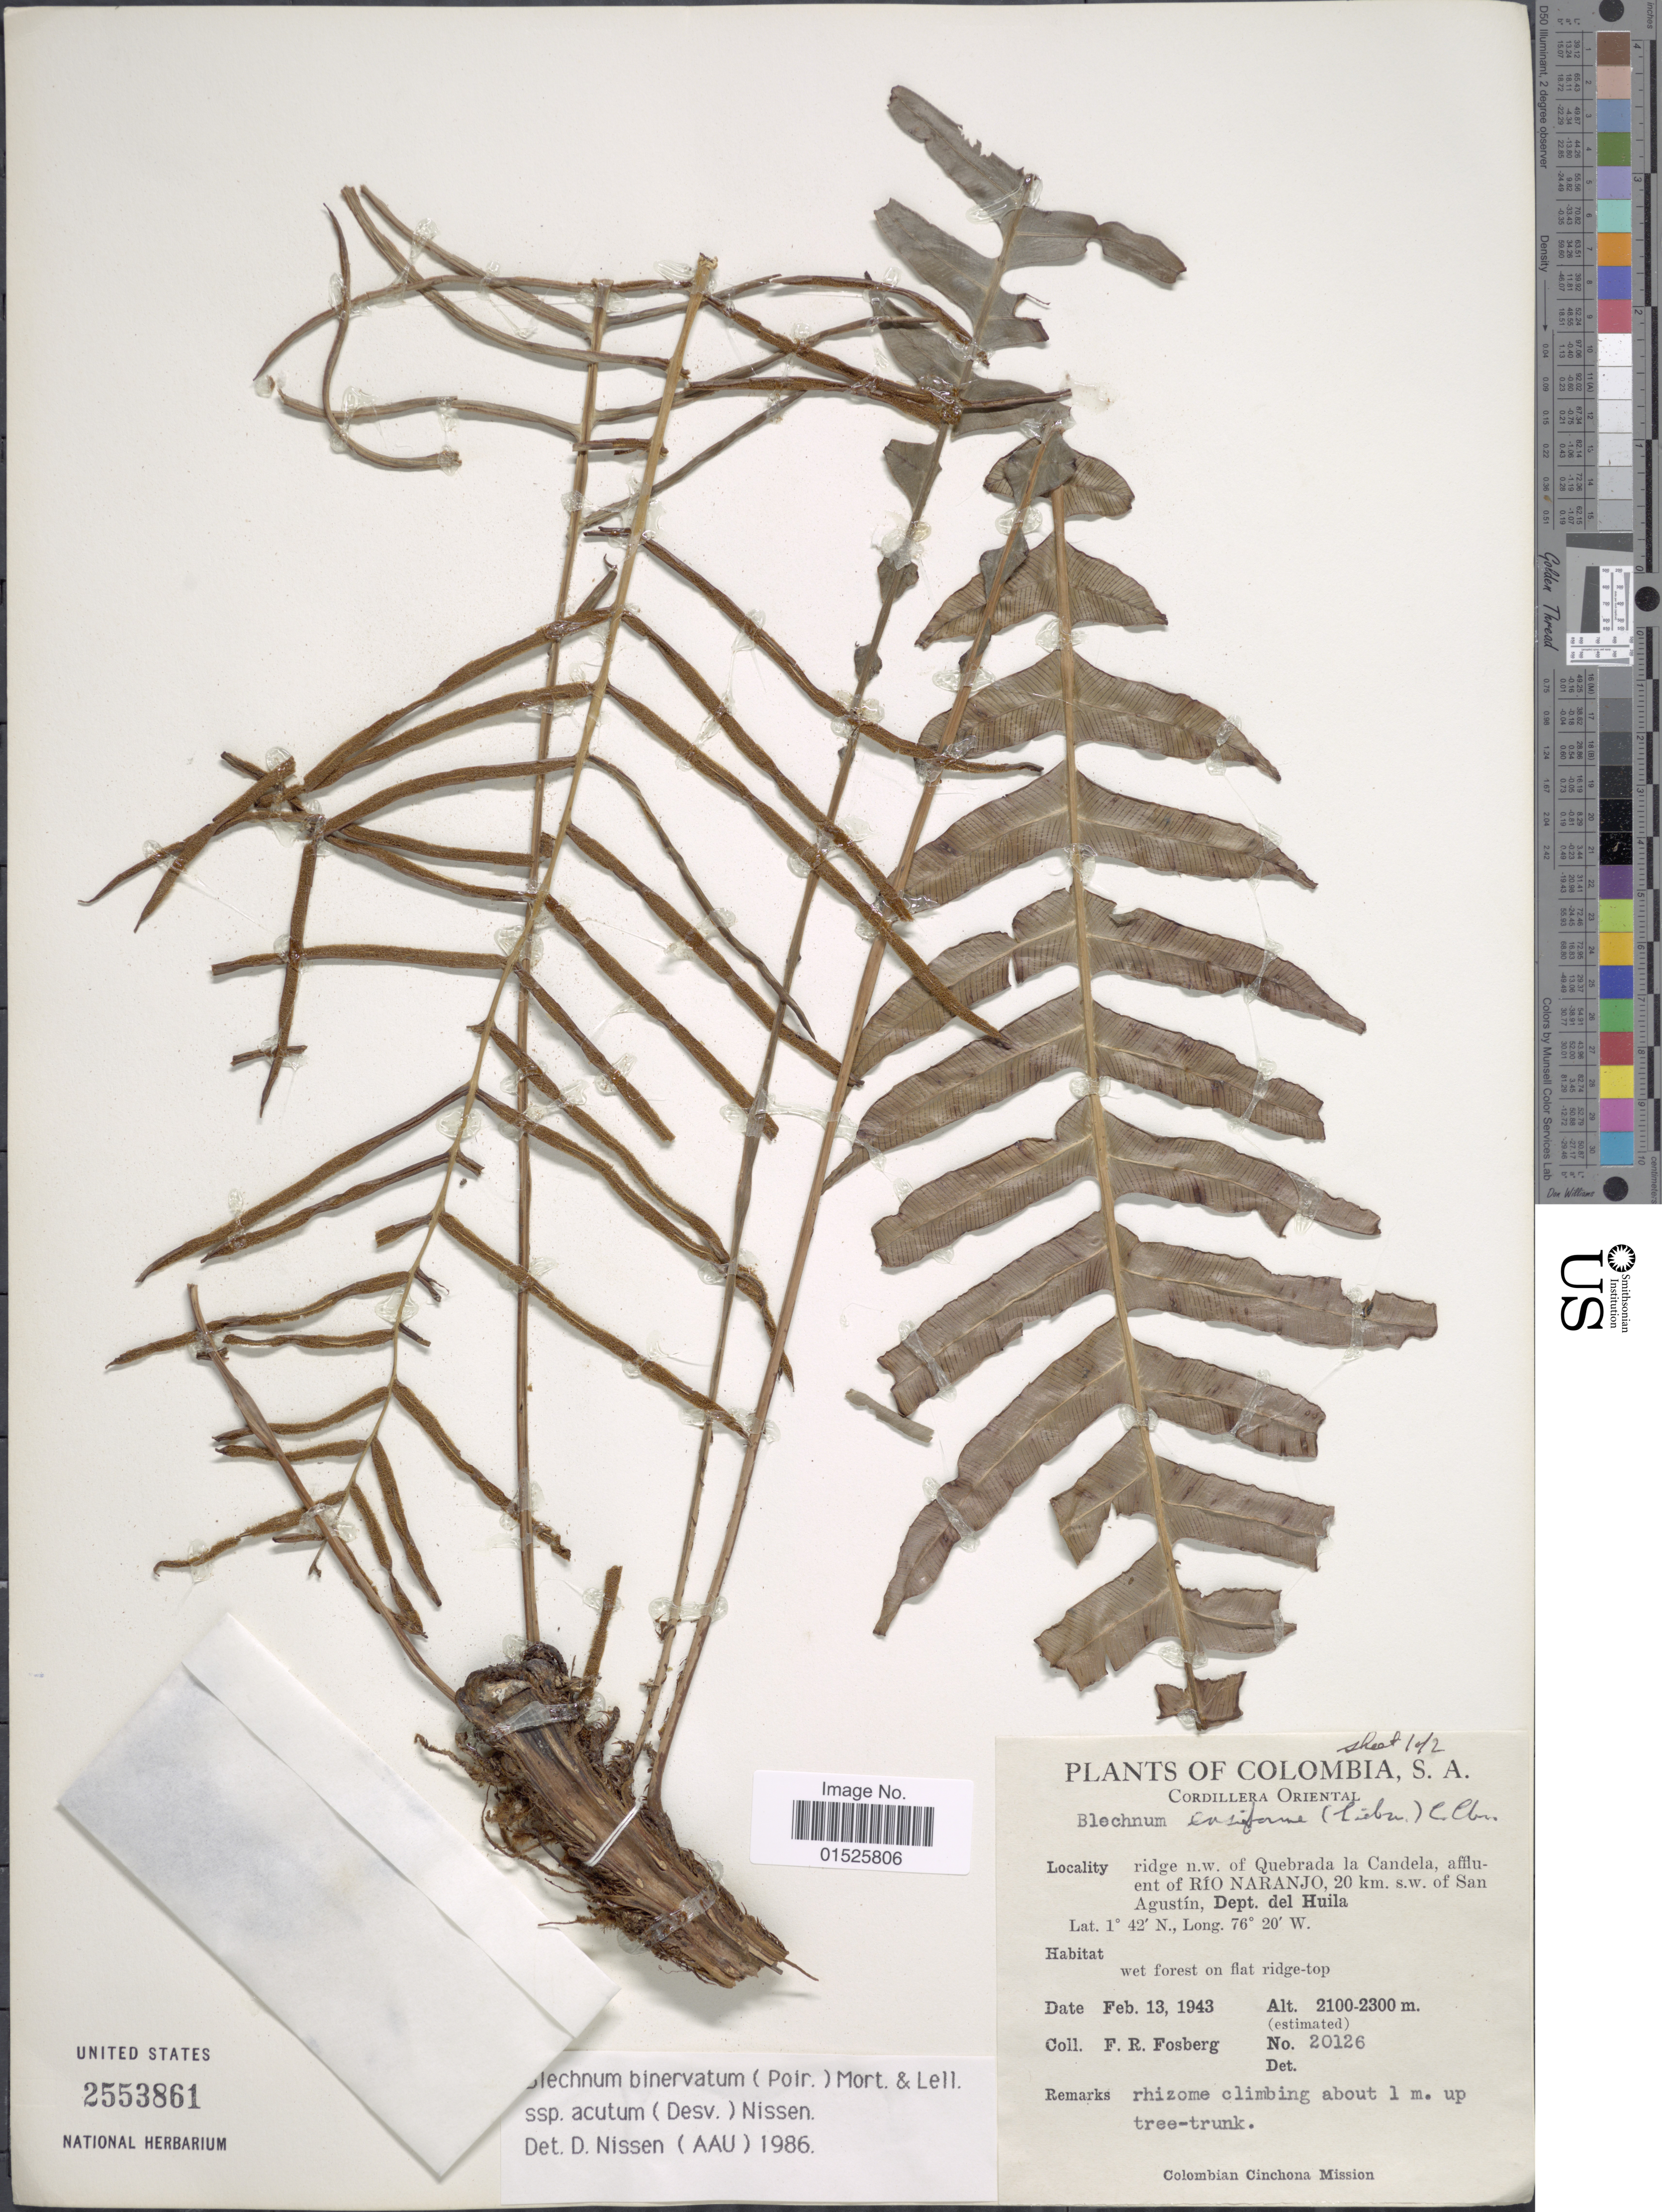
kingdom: Plantae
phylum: Tracheophyta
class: Polypodiopsida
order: Polypodiales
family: Blechnaceae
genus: Blechnum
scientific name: Blechnum ensiforme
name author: (Liebm.) C. Chr.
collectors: F. R. Fosberg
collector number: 20126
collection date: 1943-02-13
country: Colombia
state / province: Huila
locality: Cordillera Oriental. ridge n.w. of Quebrada la Candela, affluent of Río Naranjo, 20 km. s. w. of San Agustín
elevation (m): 2100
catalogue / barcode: US 2553861